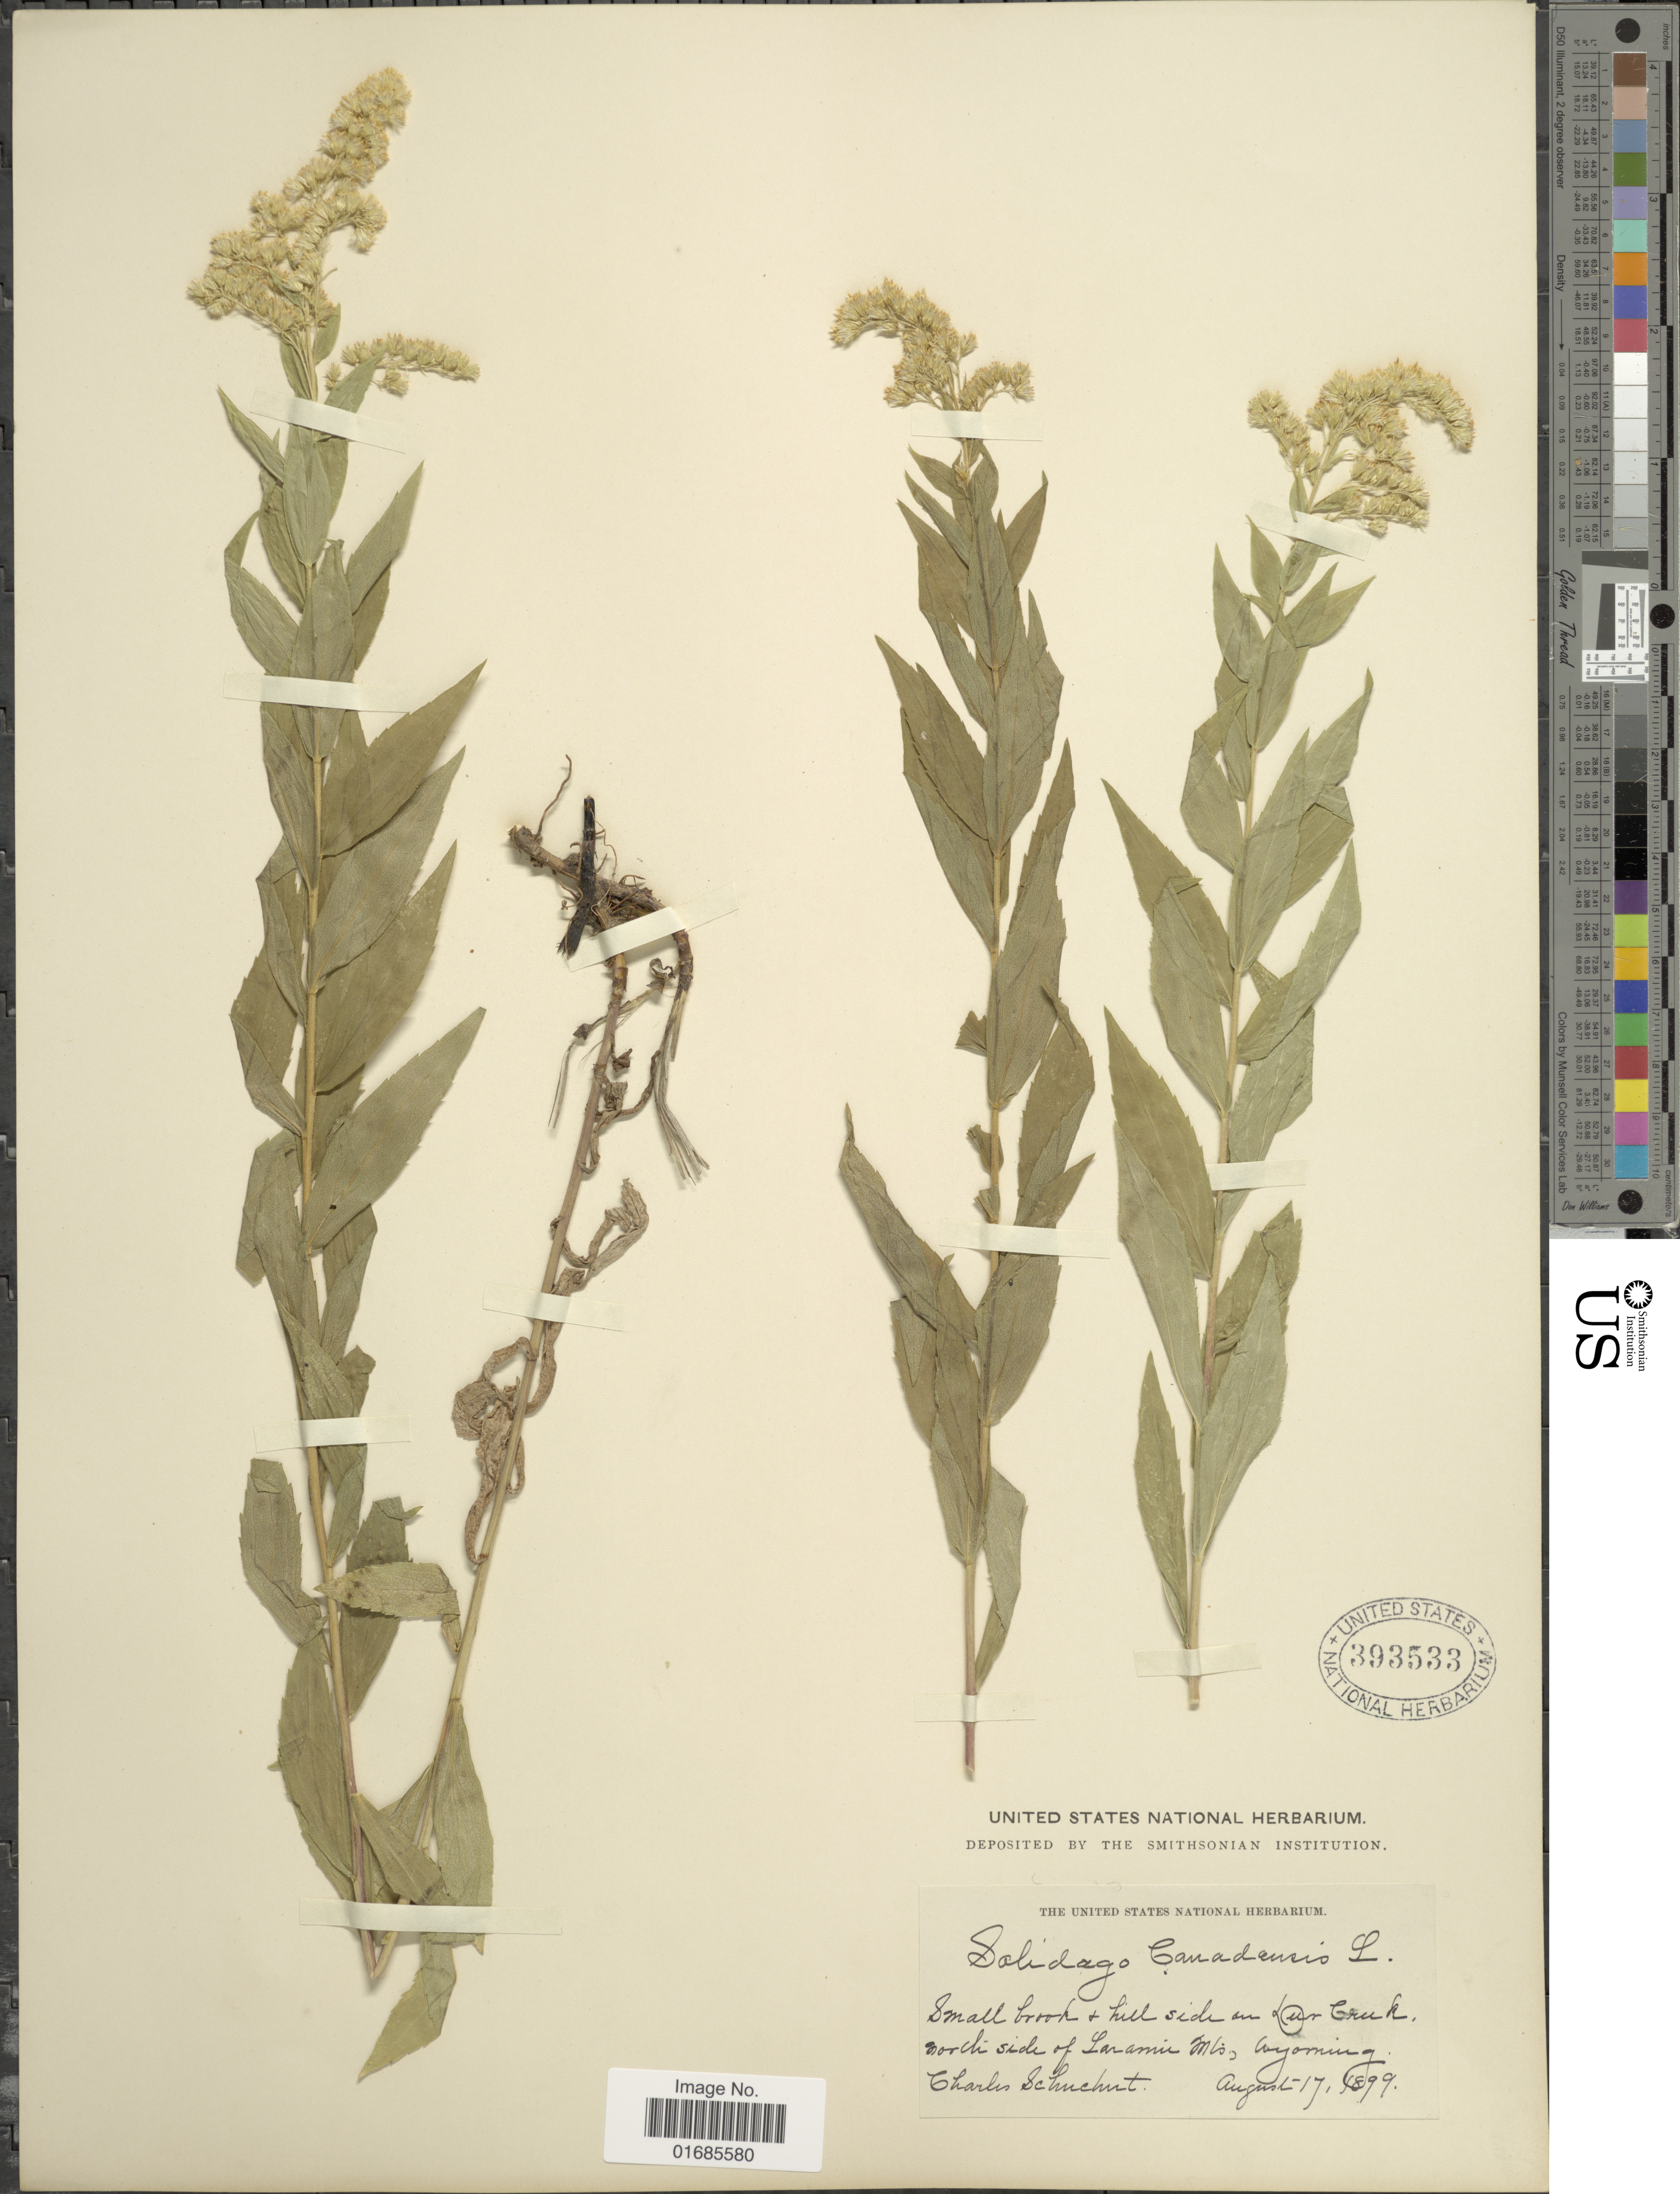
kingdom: Plantae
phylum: Tracheophyta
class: Magnoliopsida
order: Asterales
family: Asteraceae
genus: Solidago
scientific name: Solidago canadensis var. salebrosa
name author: (Piper) M.E. Jones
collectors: C. Schuchert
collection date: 1899-08-17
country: United States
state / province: Wyoming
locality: Small brook + hill side on Deer Creek, north side of Laramie Mts.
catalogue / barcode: US 393533